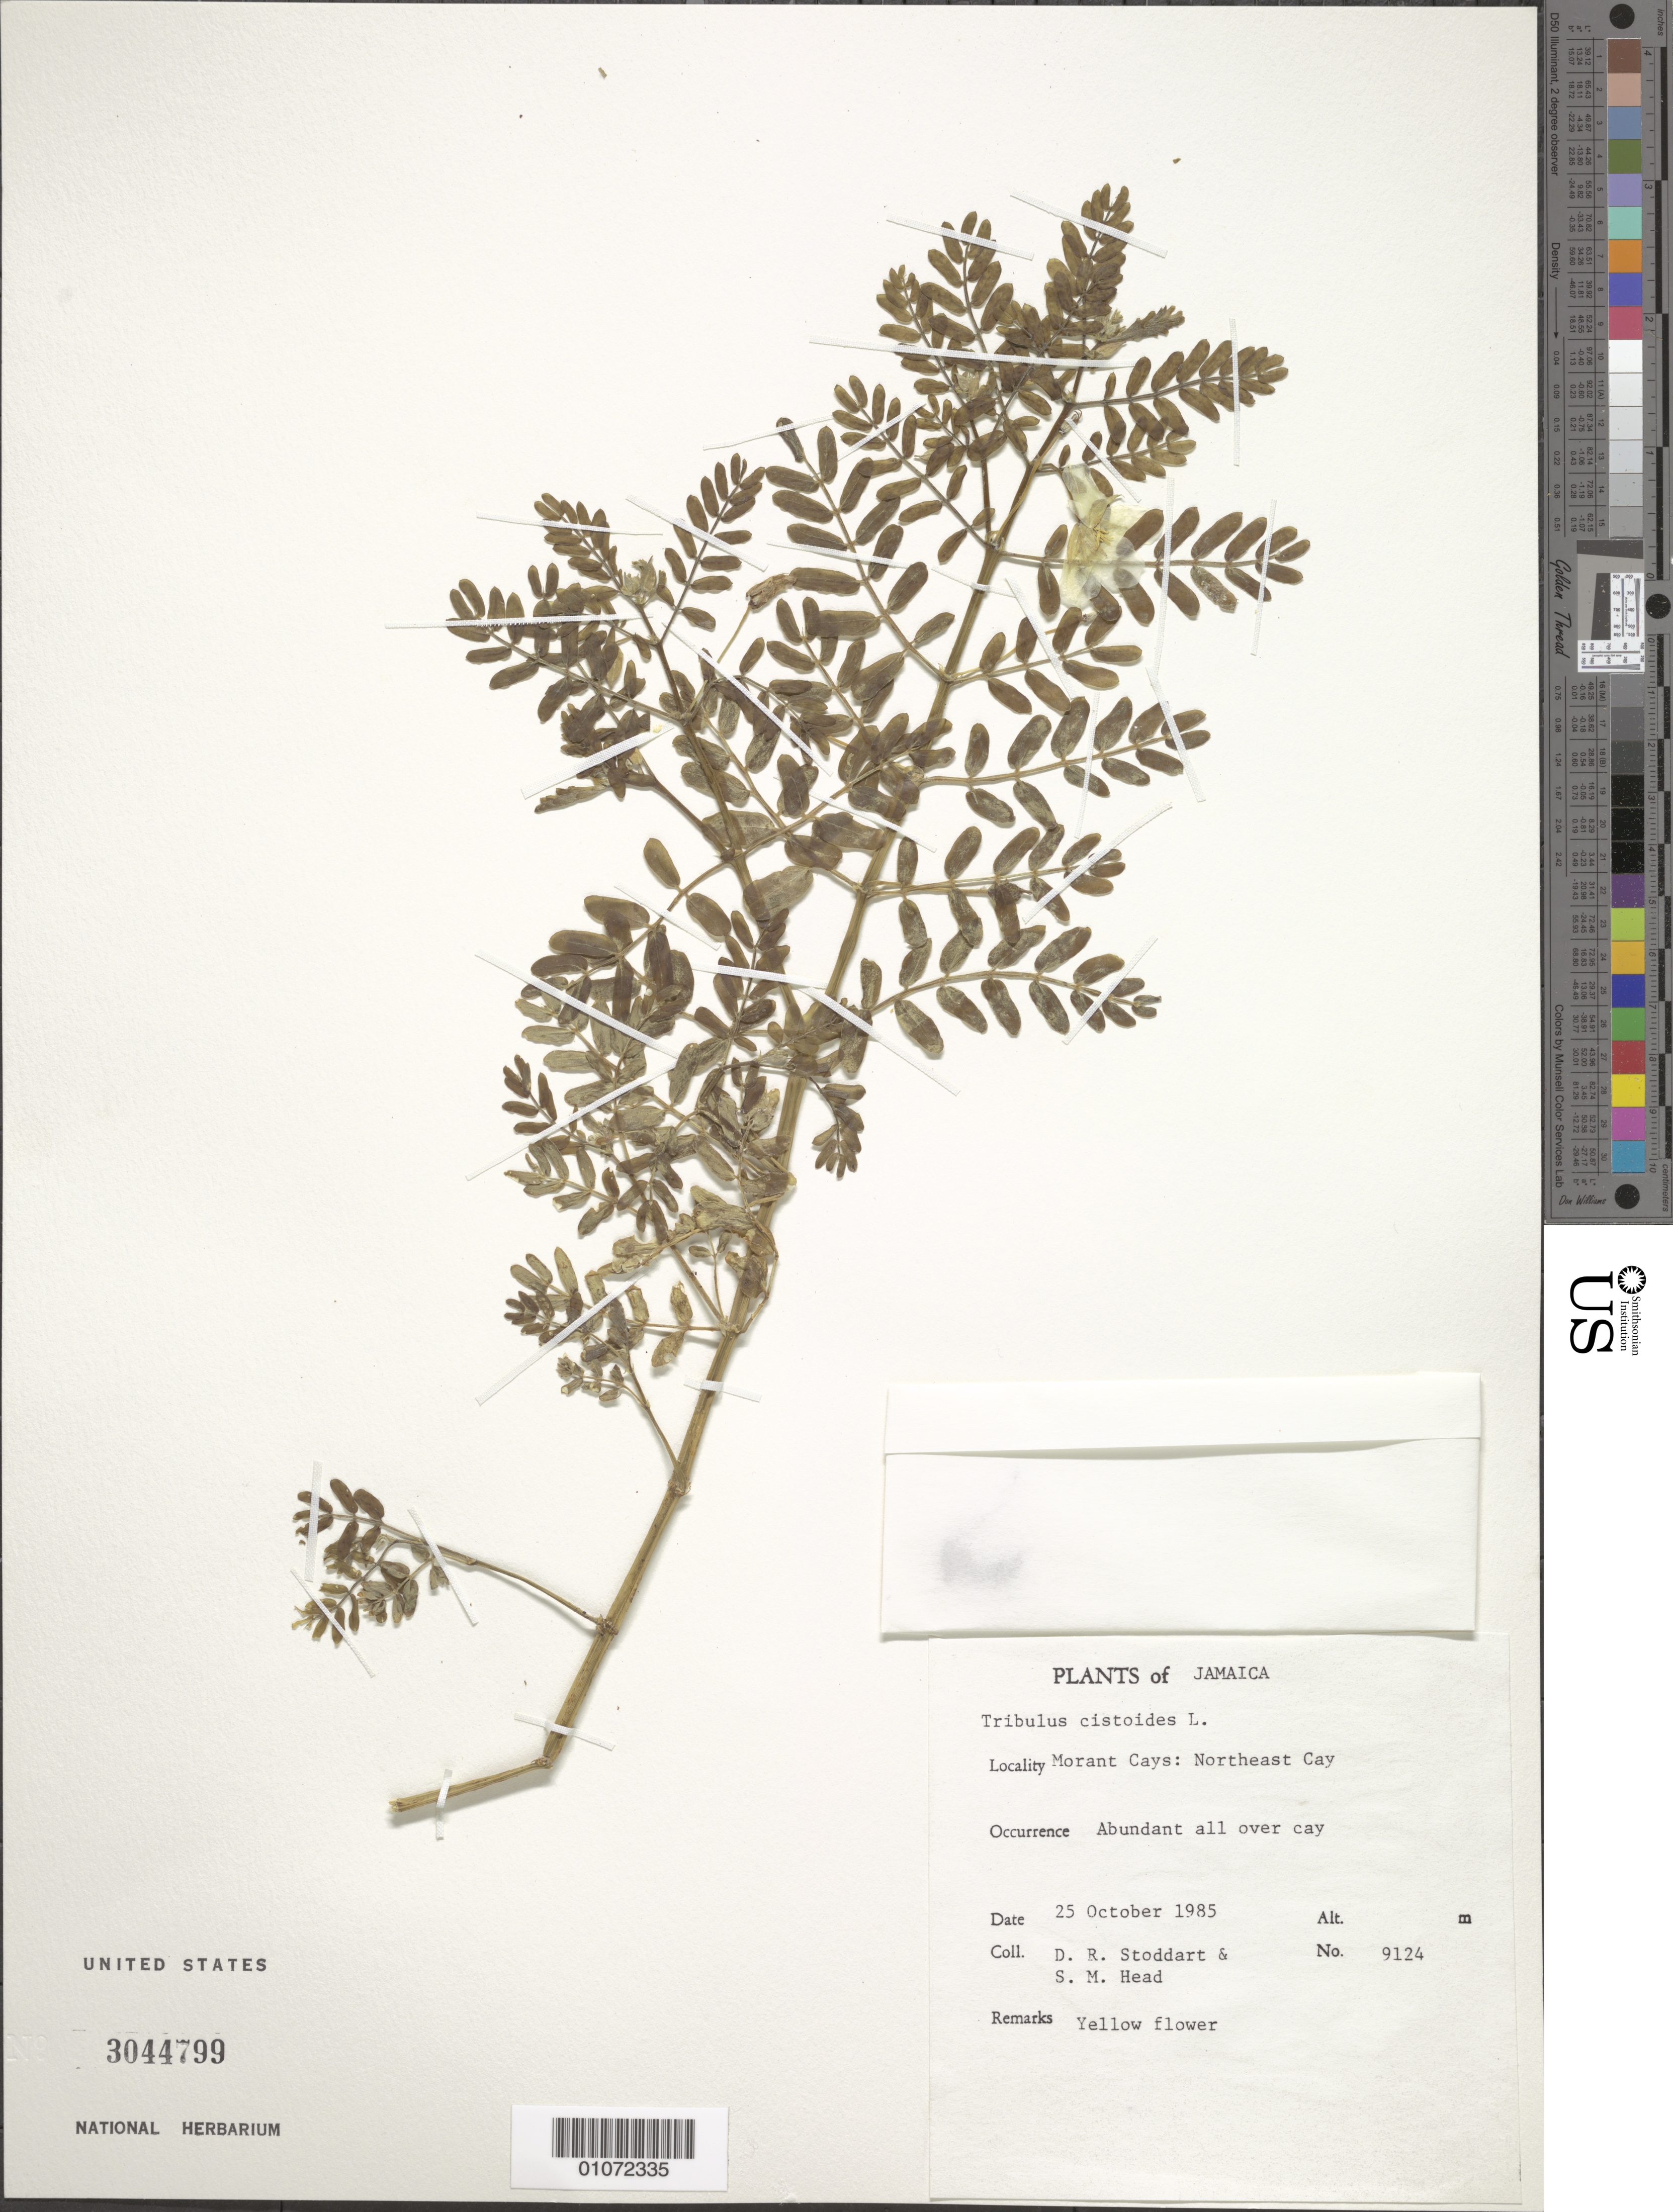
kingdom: Plantae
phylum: Tracheophyta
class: Magnoliopsida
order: Zygophyllales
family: Zygophyllaceae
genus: Tribulus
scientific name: Tribulus cistoides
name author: L.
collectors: D. R. Stoddart & S. Head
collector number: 9124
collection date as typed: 25 Oct 1985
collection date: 1985-10-25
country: Jamaica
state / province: Saint Thomas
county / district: Big Level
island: Jamaica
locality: Morant Cays: Northeast Cay; abundant all over cay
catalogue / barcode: US 3044799